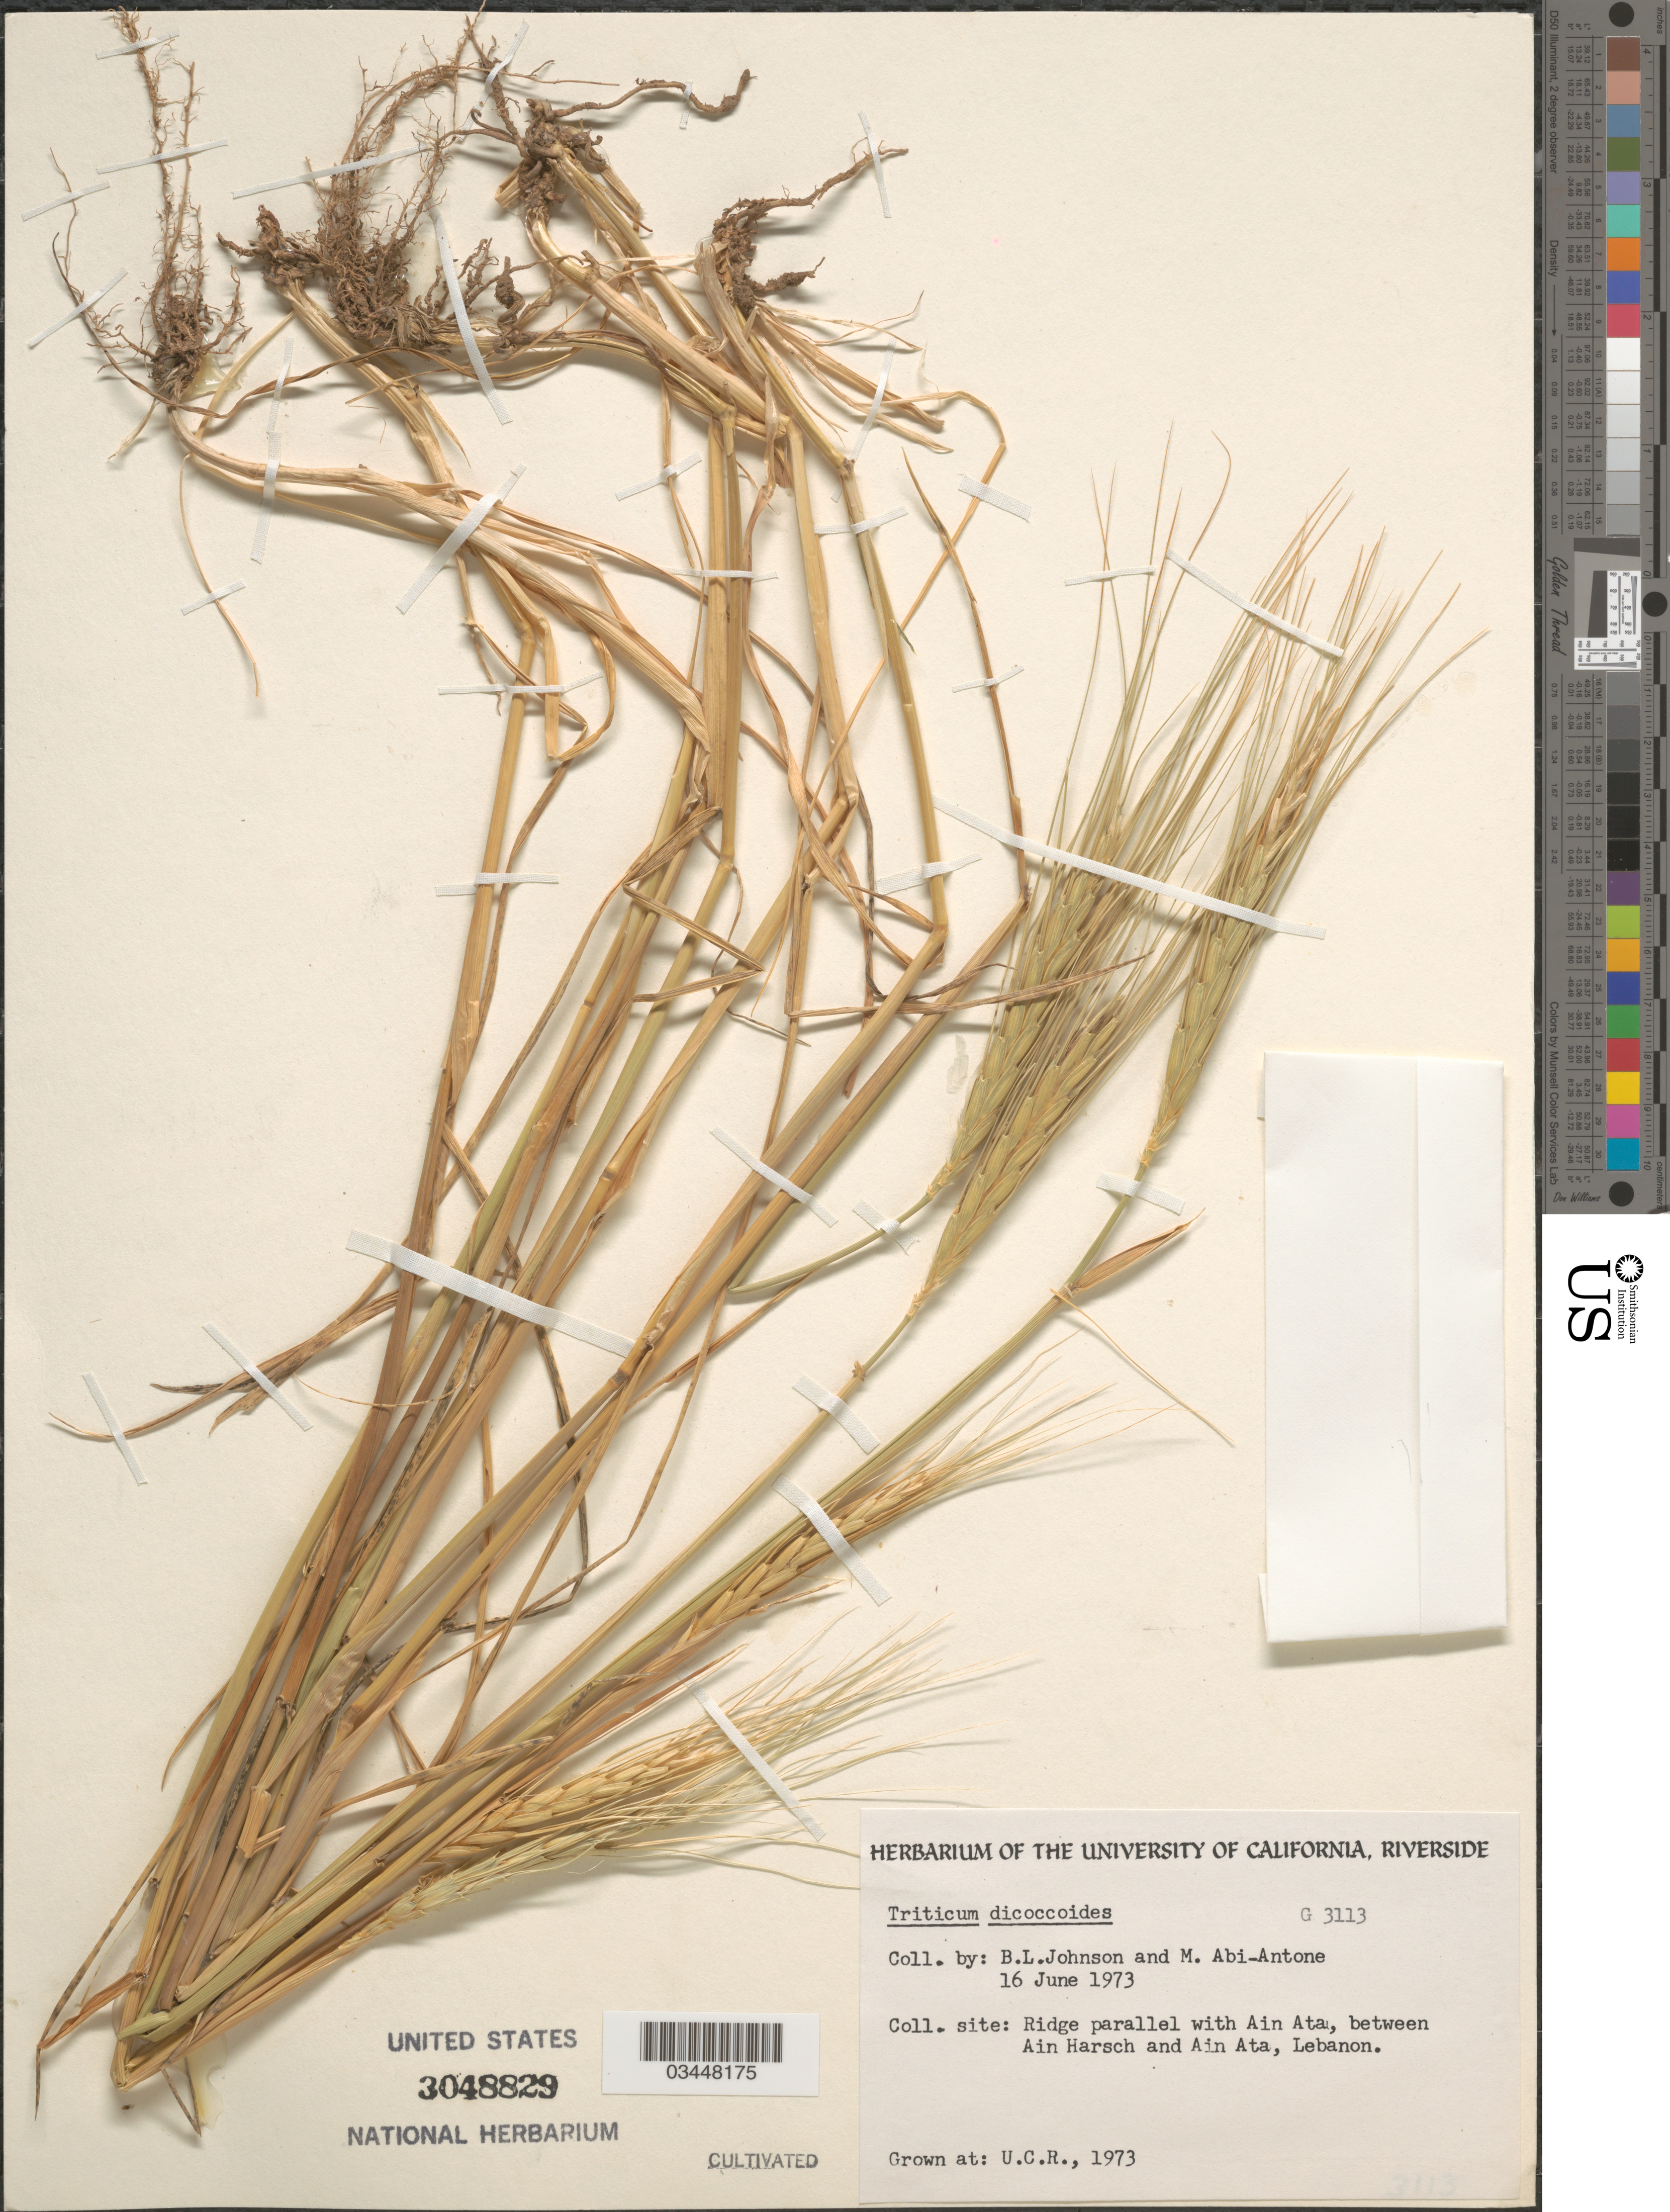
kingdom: Plantae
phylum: Tracheophyta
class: Liliopsida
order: Poales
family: Poaceae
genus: Triticum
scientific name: Triticum dicoccoides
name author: (Körn.) Körn. ex Schweinf.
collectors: ex herb. Univ. of California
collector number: G3113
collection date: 1973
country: United States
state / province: California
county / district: Riverside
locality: U.C.R.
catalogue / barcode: US 3048829